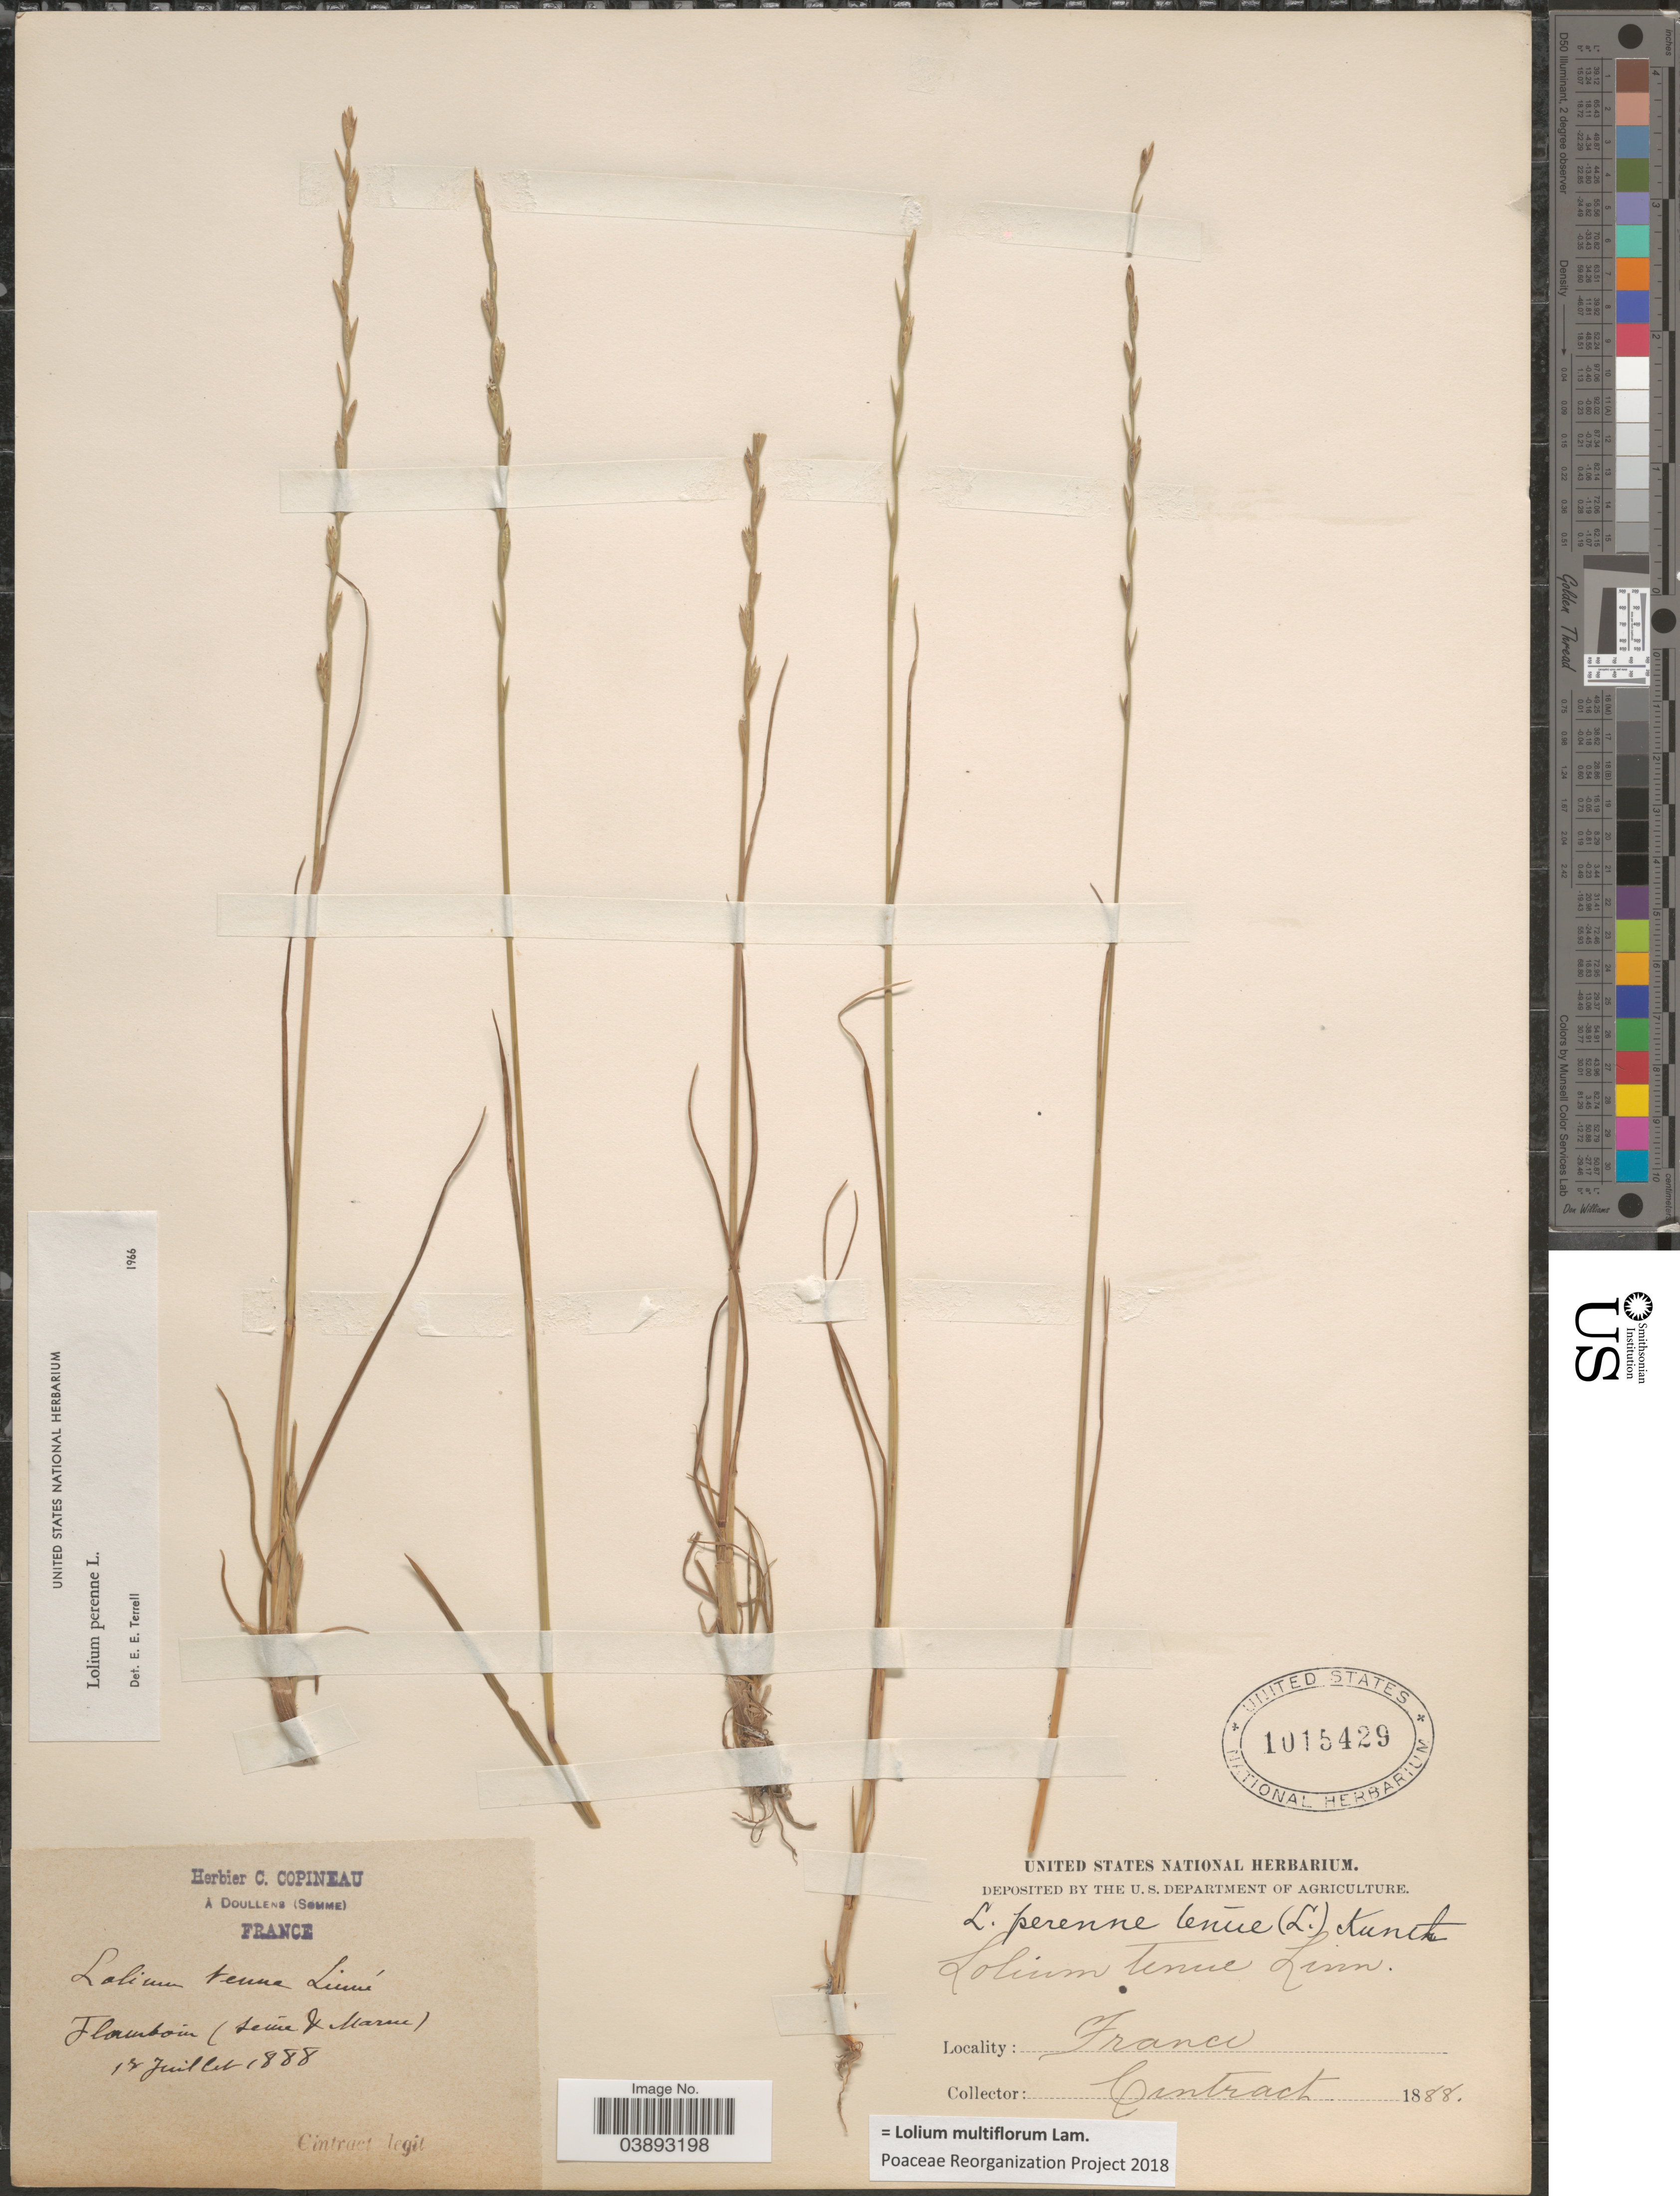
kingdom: Plantae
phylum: Tracheophyta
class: Liliopsida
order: Poales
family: Poaceae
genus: Lolium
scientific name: Lolium multiflorum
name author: Lam.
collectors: Cintract, --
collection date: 1888-07-17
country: France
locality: Flamboin (Seúie & Marne).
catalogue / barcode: US 1015429